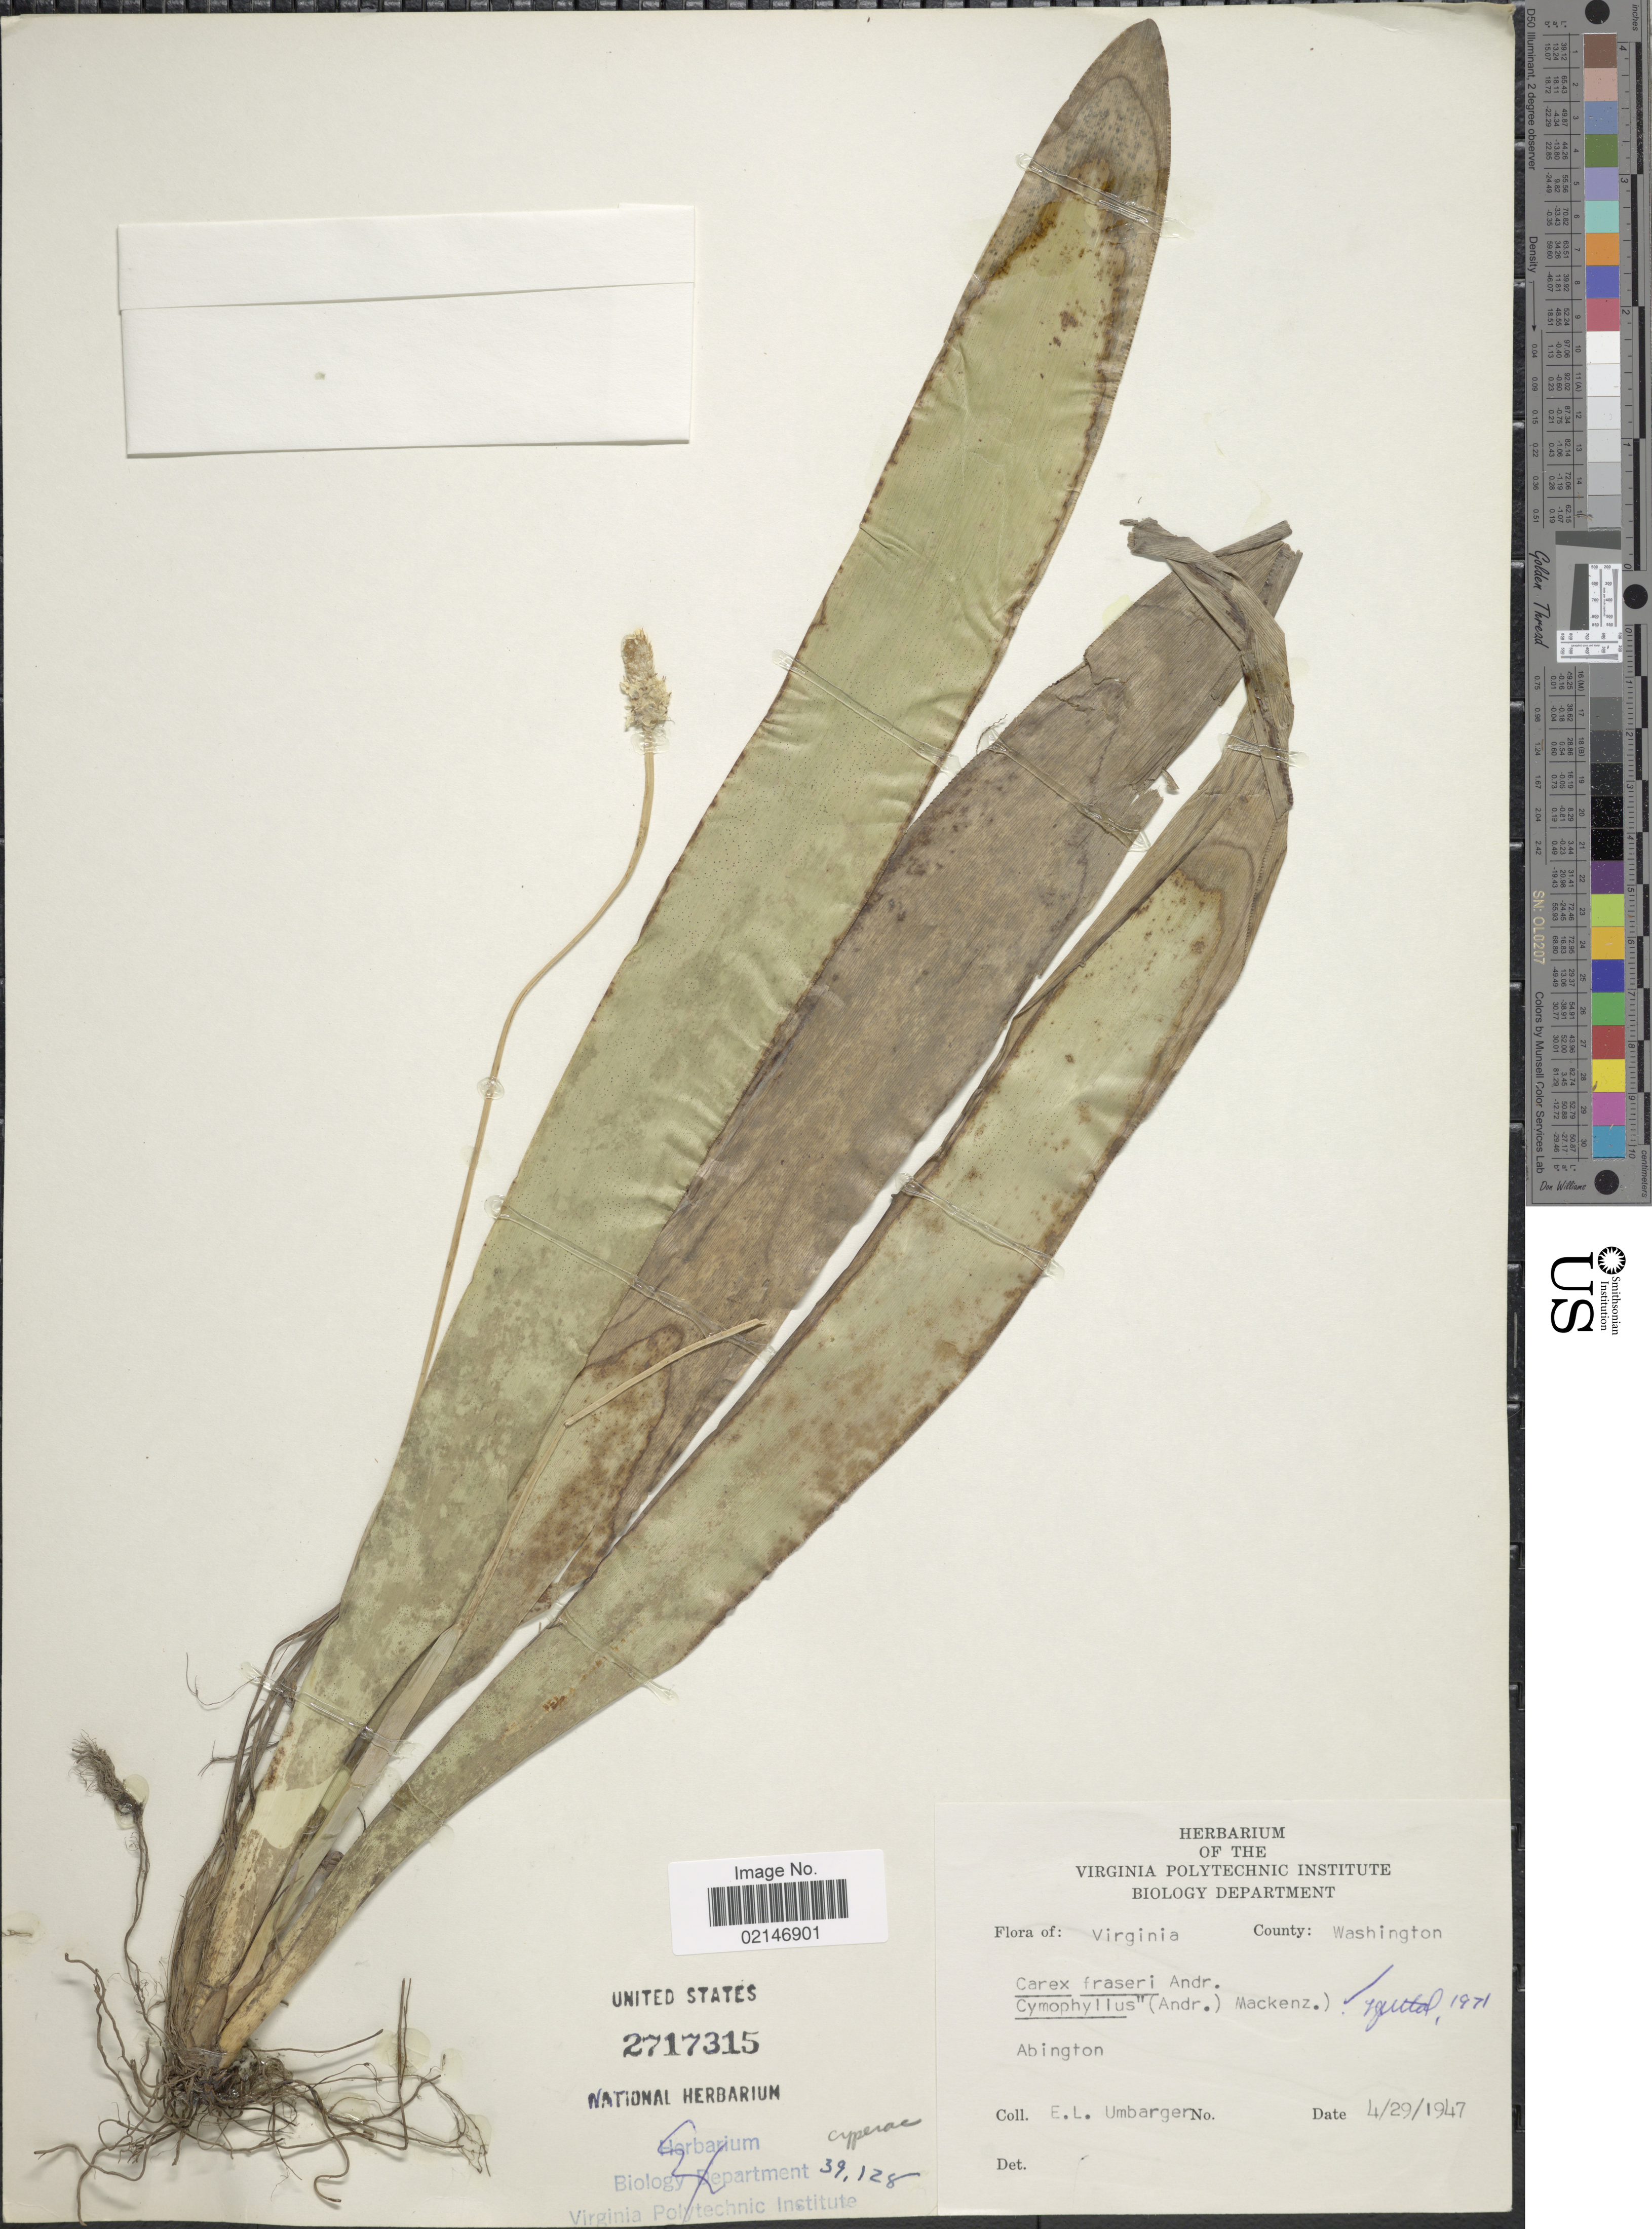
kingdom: Plantae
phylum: Tracheophyta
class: Liliopsida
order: Poales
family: Cyperaceae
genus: Carex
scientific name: Carex fraseriana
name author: Ker Gawl.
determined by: Strong, Mark T., (BOT), Smithsonian Institution - National Museum of Natural History (UNITED STATES)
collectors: E. Umbarger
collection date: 1947-04-29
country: United States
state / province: Virginia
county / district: Washington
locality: Abingdon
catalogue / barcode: US 2717315